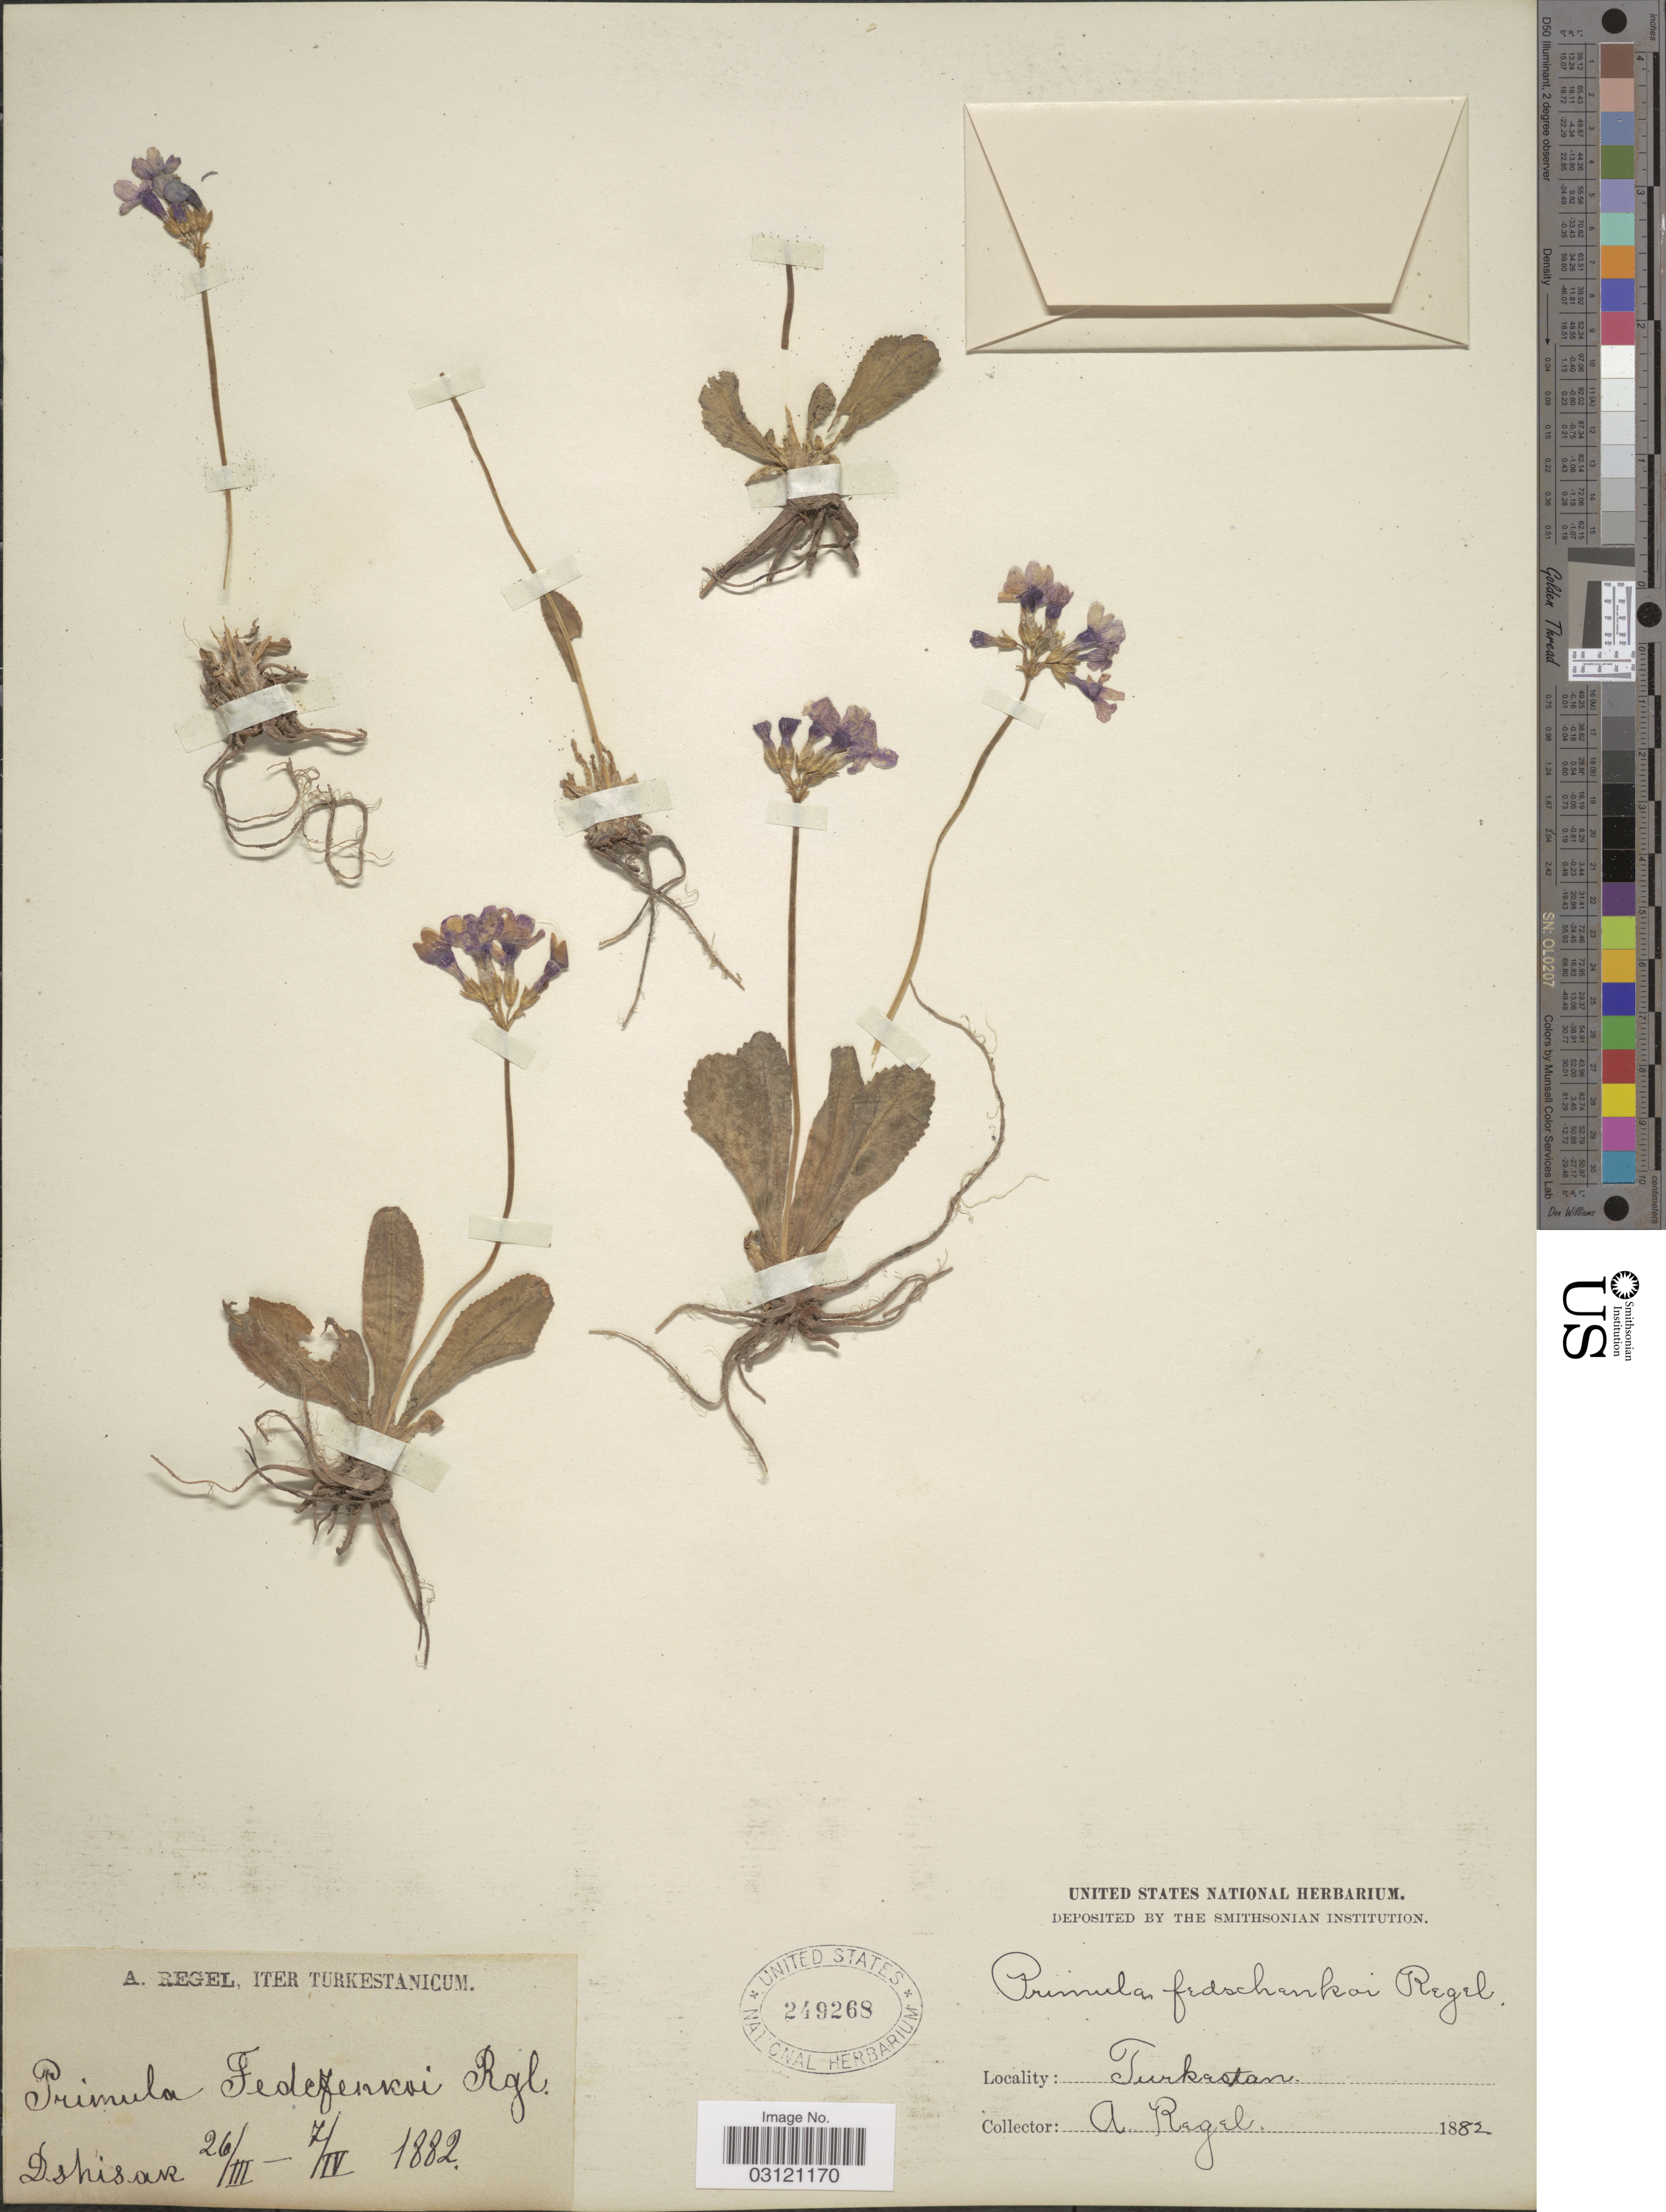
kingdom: Plantae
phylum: Tracheophyta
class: Magnoliopsida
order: Ericales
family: Primulaceae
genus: Primula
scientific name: Primula fedtschenkoi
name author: Regel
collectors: A. Regel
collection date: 1882-03-26/1882-04-07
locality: Turkestan, Dshisar.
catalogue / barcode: US 249268